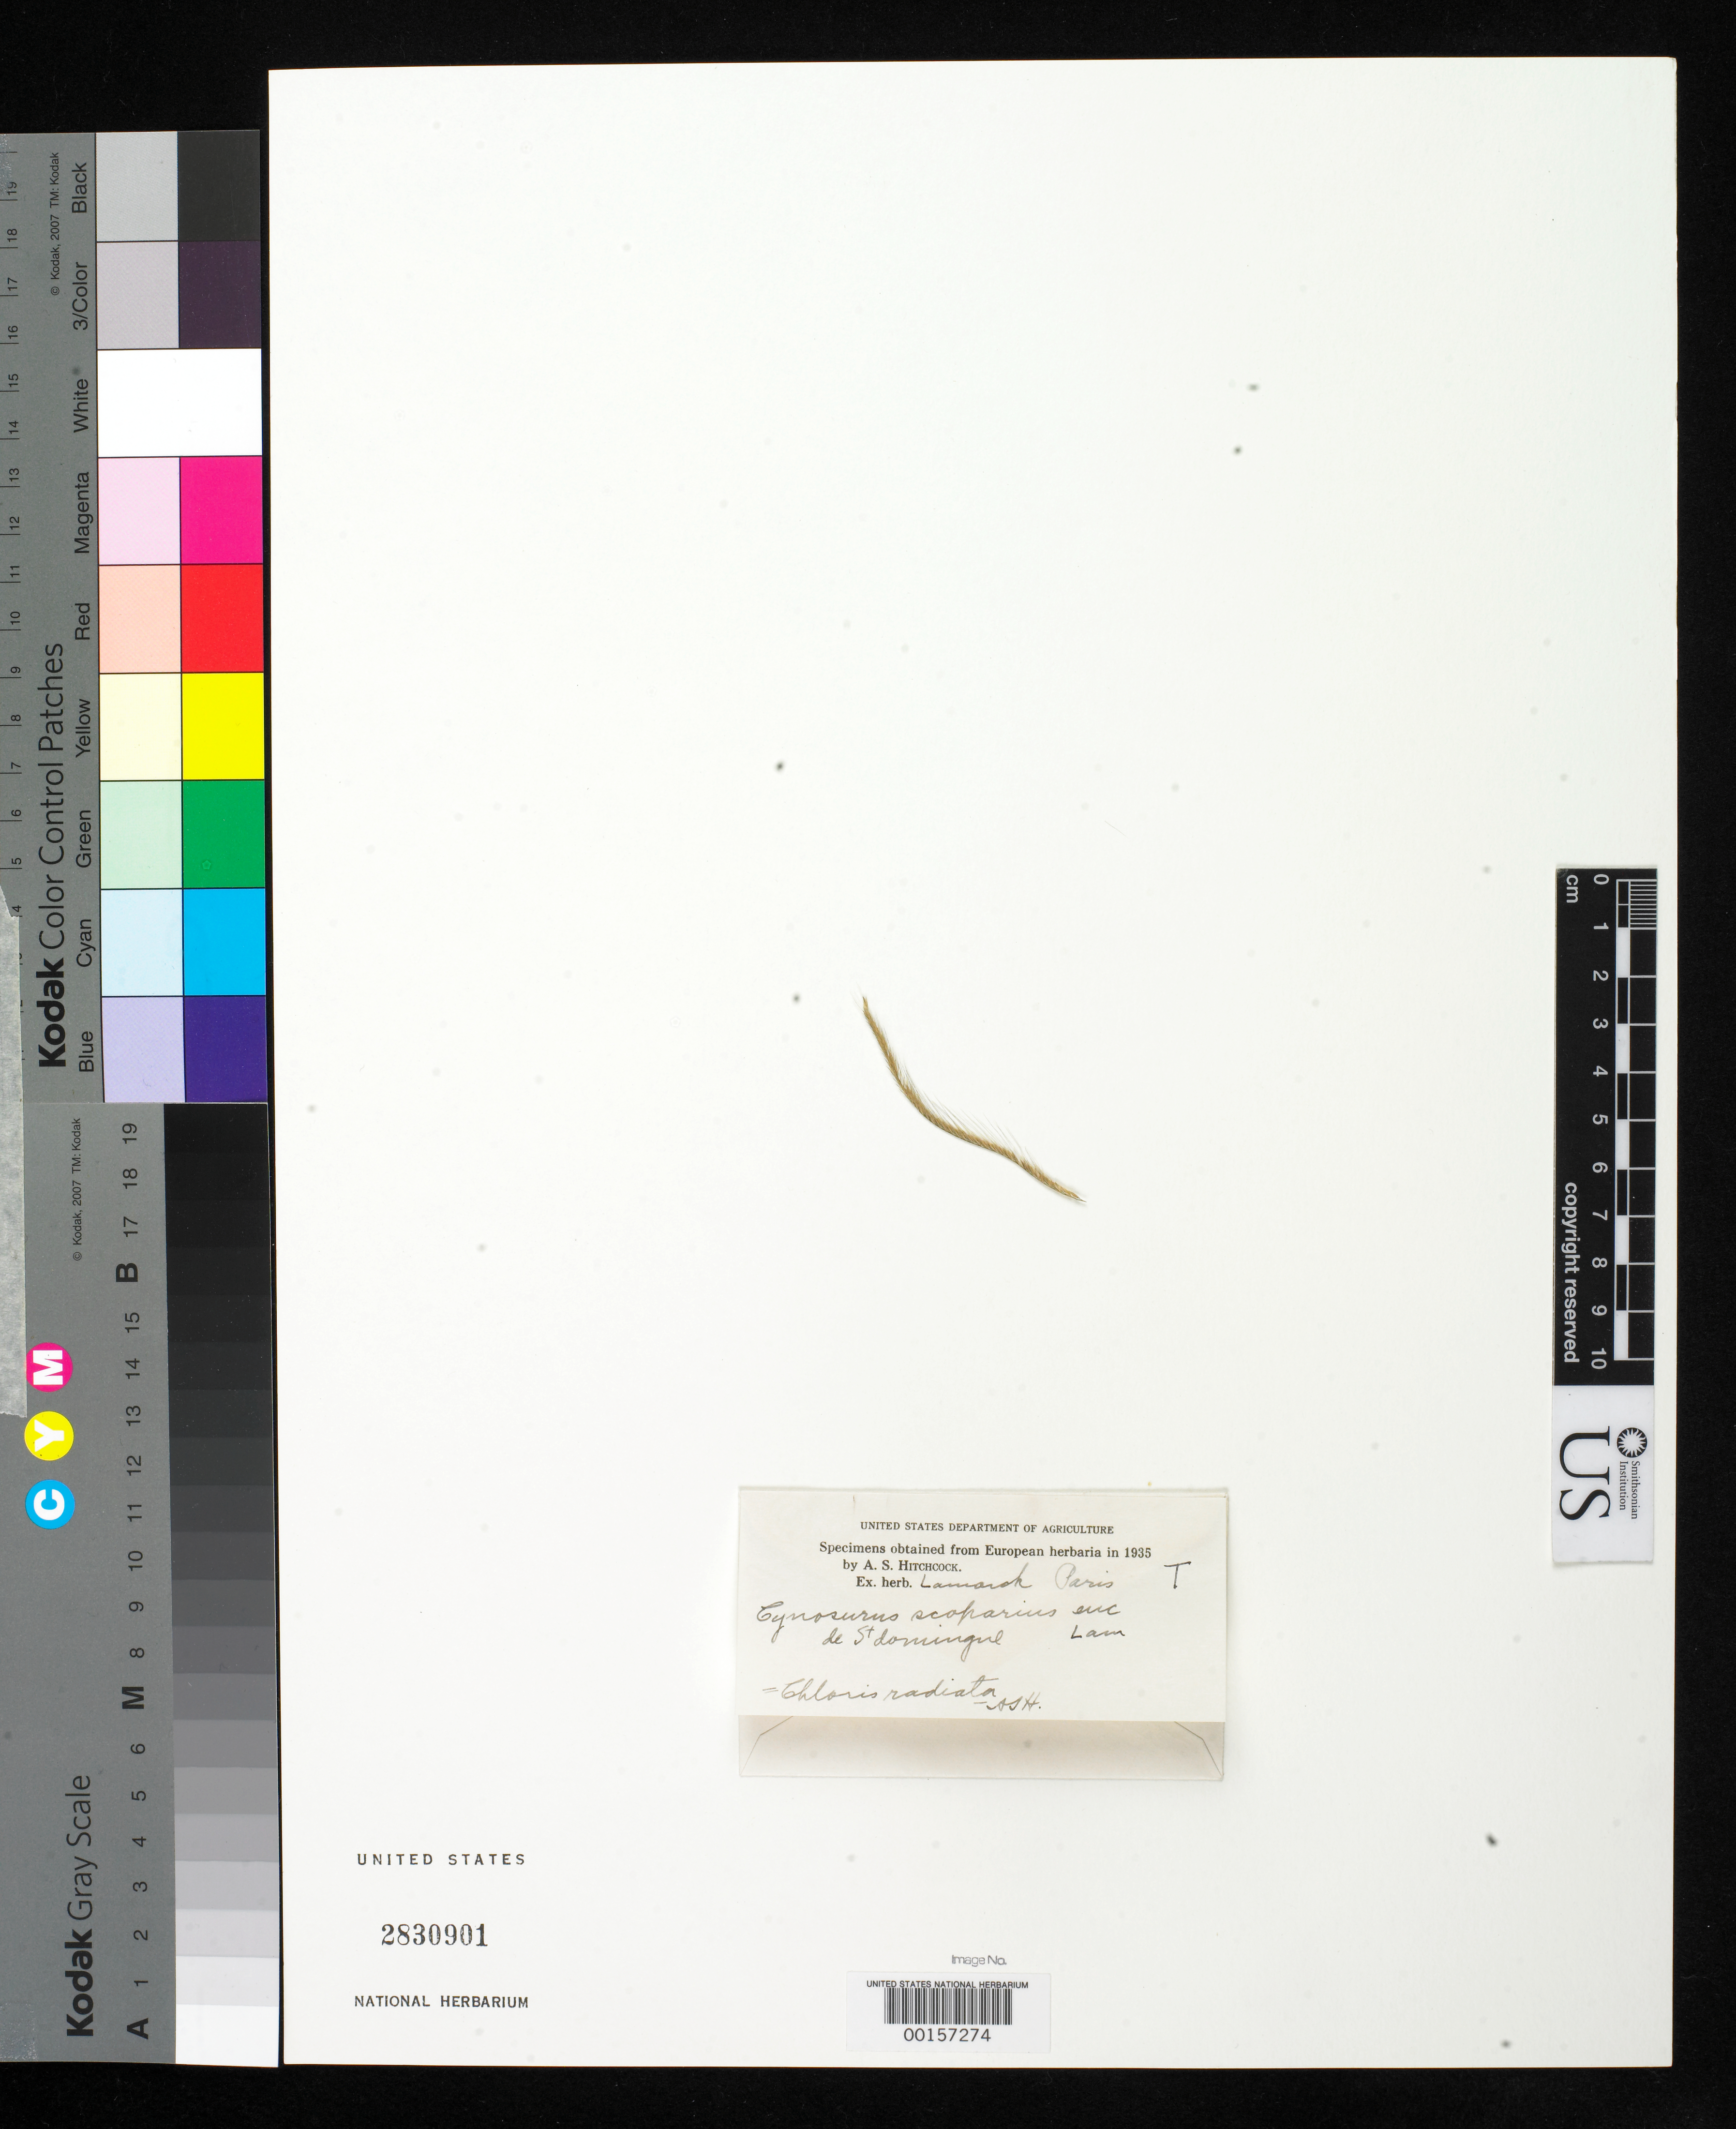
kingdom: Plantae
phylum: Tracheophyta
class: Liliopsida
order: Poales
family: Poaceae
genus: Cynosurus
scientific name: Cynosurus scoparius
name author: Lam.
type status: Type Fragment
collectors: -. Crosnier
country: Dominican Republic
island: Hispaniola Island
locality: Country as St. Dominique.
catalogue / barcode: US 2830901